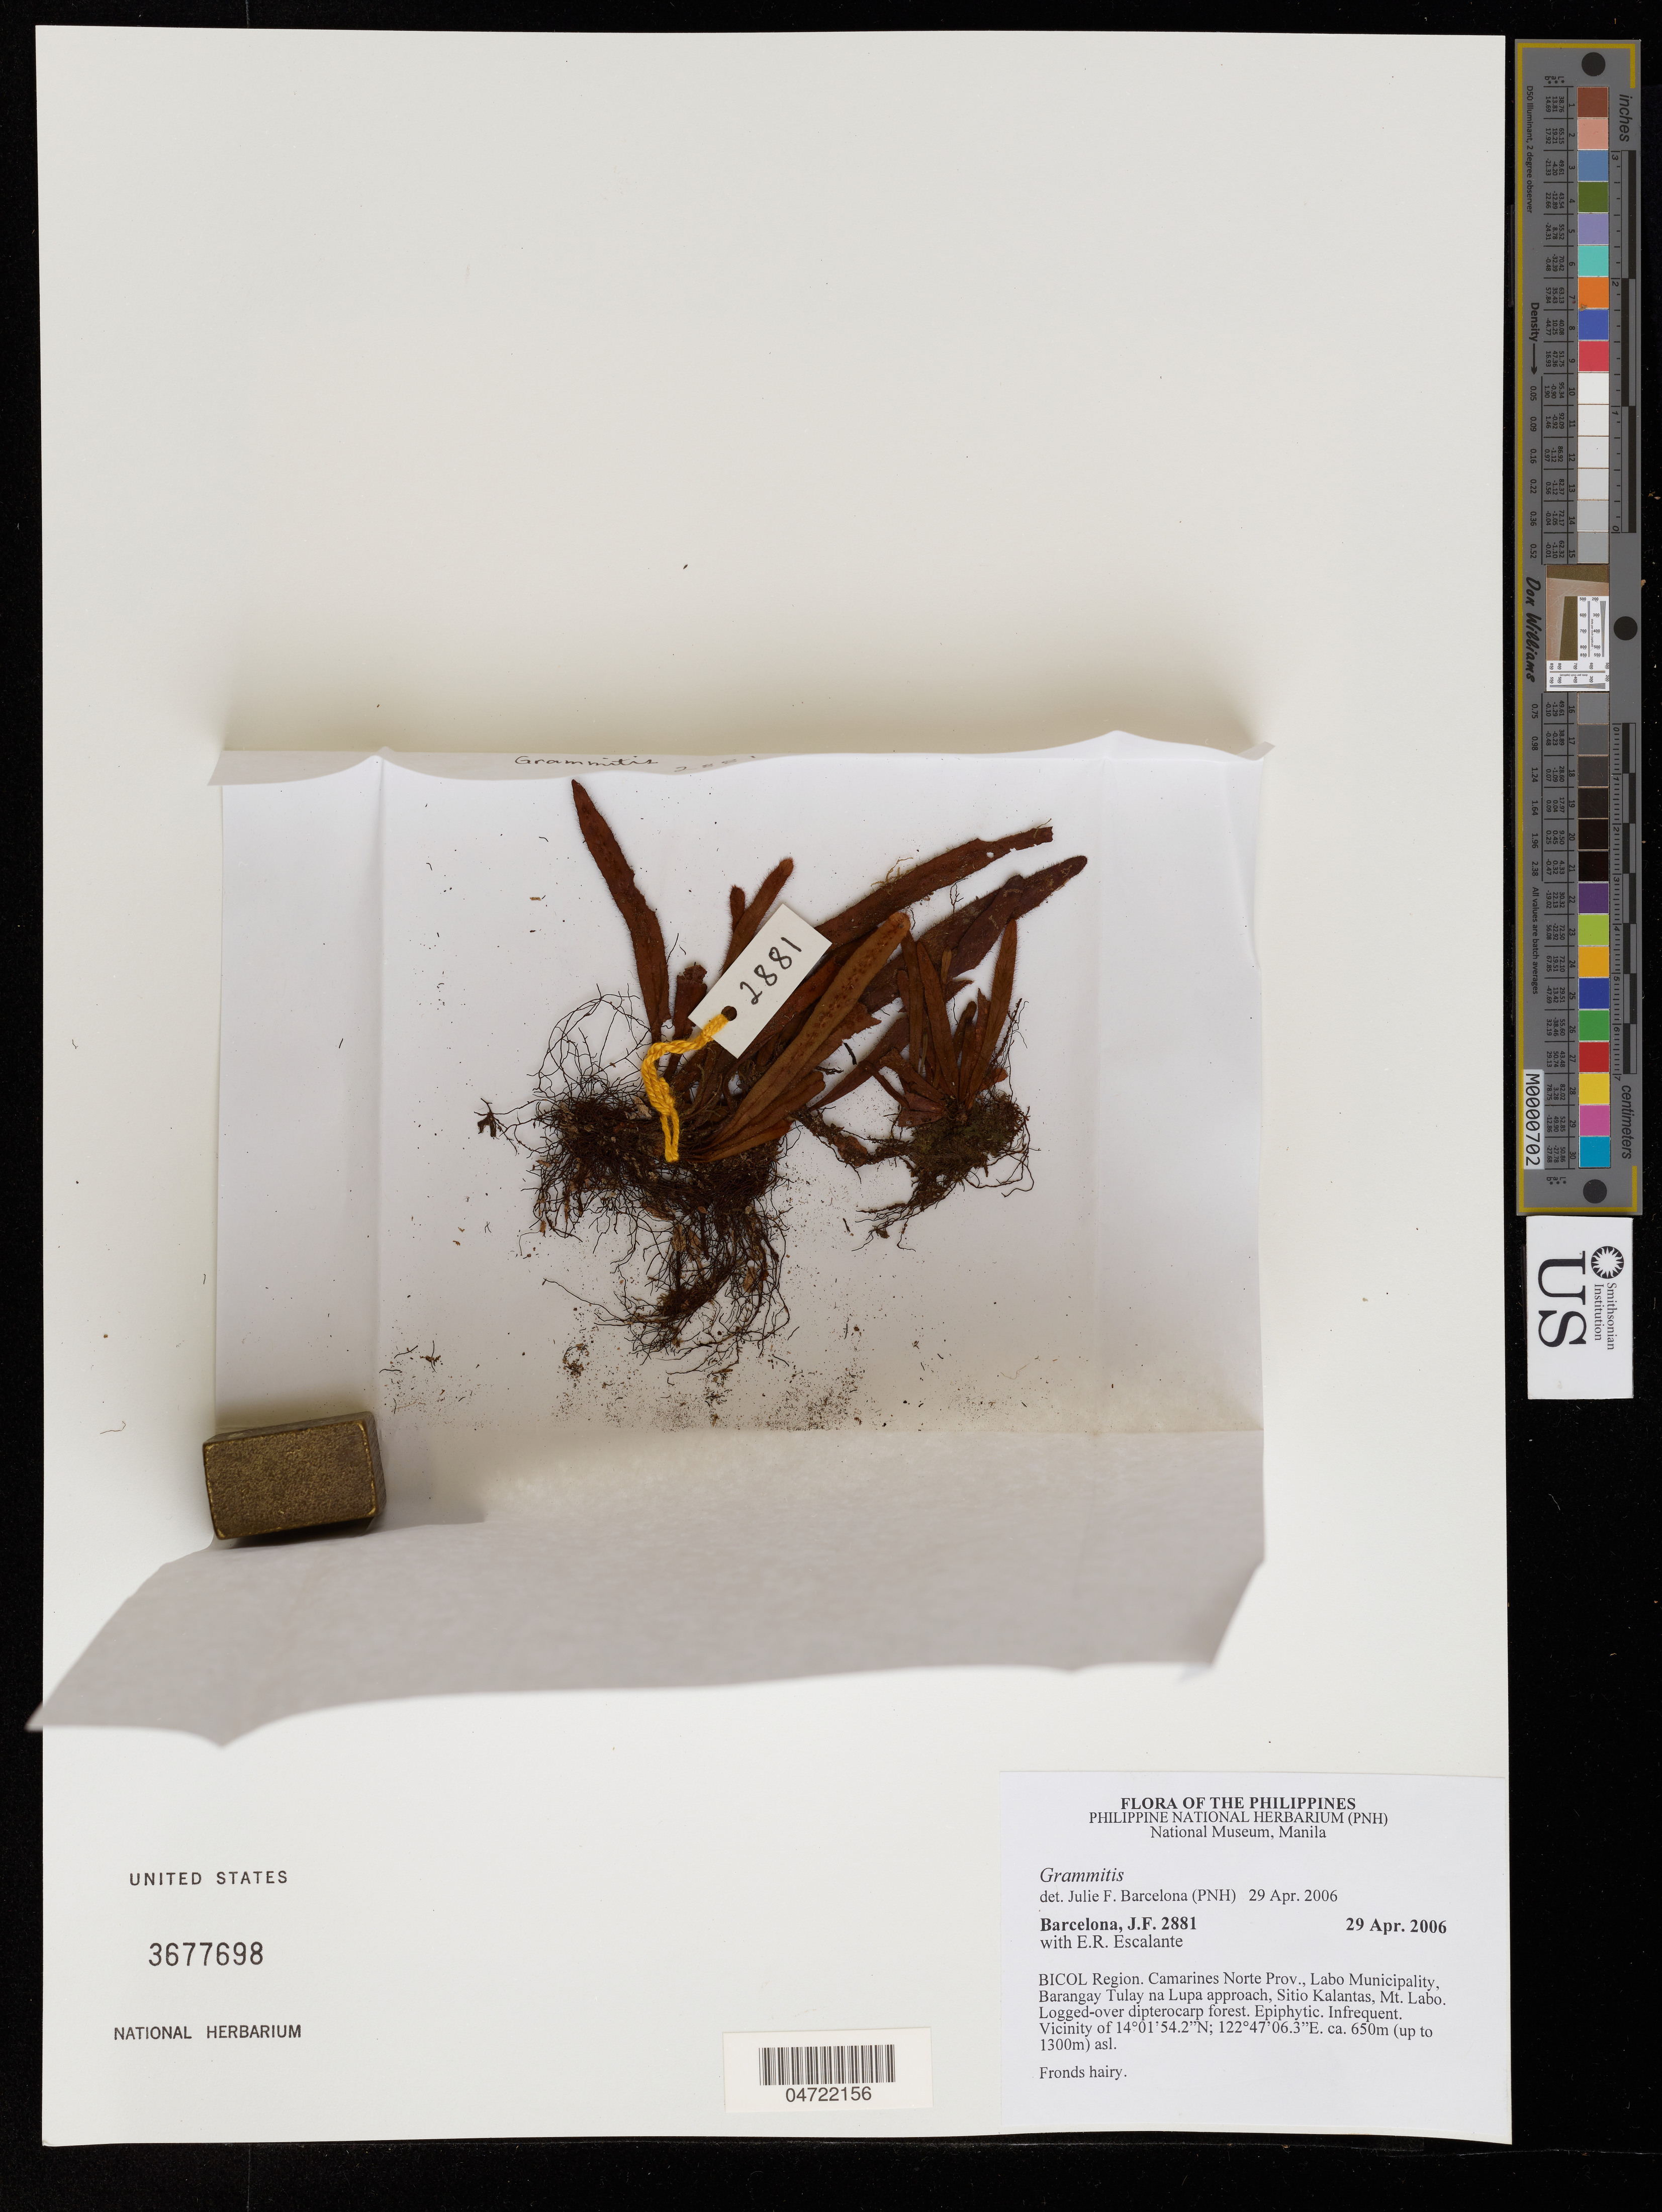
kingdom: Plantae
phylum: Tracheophyta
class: Polypodiopsida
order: Polypodiales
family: Polypodiaceae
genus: Grammitis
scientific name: Grammitis sp.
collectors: J. F. Barcelona & E. Escalante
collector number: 2881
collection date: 2006-04-29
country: Philippines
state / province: Bicol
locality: Bicol region. Camarines Norte Prov. Labo Municiplaity, barangay Tulay na LUpa approach, Sitio Kalanrtas, Mt. Labo.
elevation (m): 650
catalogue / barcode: US 3677698